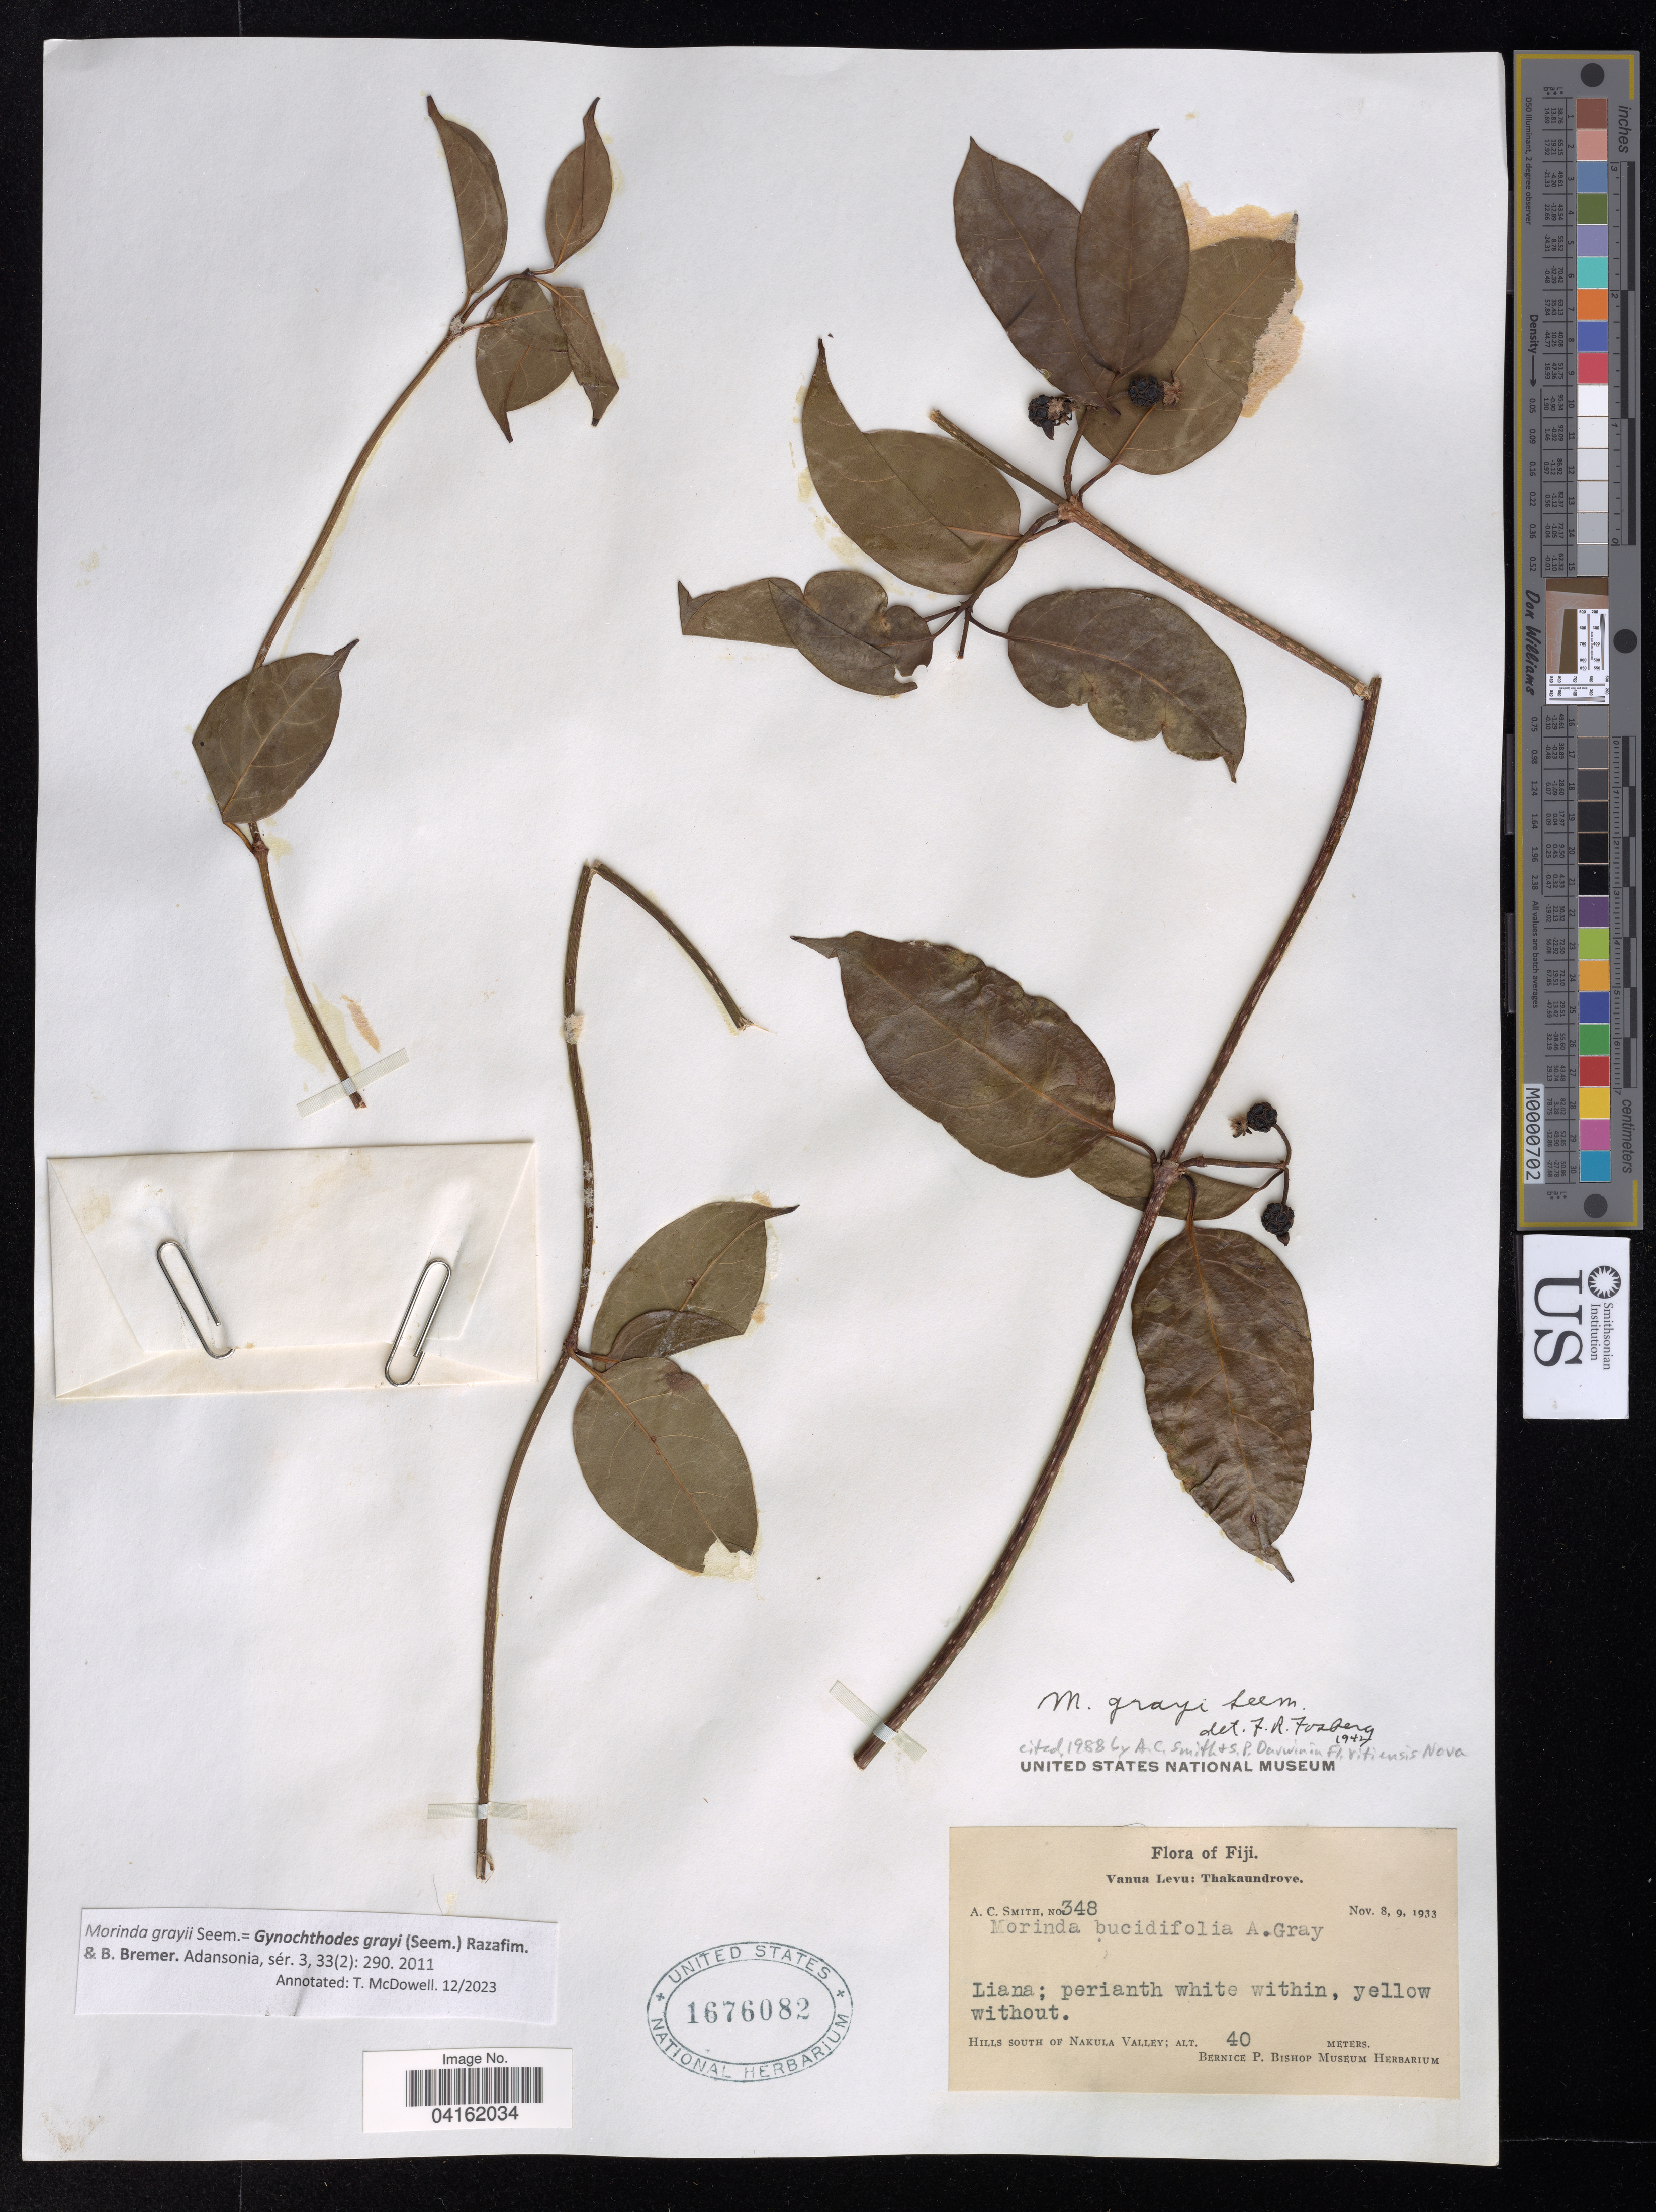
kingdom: Plantae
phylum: Tracheophyta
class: Magnoliopsida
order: Gentianales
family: Rubiaceae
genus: Gynochthodes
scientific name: Gynochthodes grayi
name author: (Seem.) Razafim. & B. Bremer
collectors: A. C. Smith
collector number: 348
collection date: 1933-11-08/1933-11-09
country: Fiji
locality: Vanua Levu: Thakaundrove. Hills south of Nakula Valley.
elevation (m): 40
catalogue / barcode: US 1676082